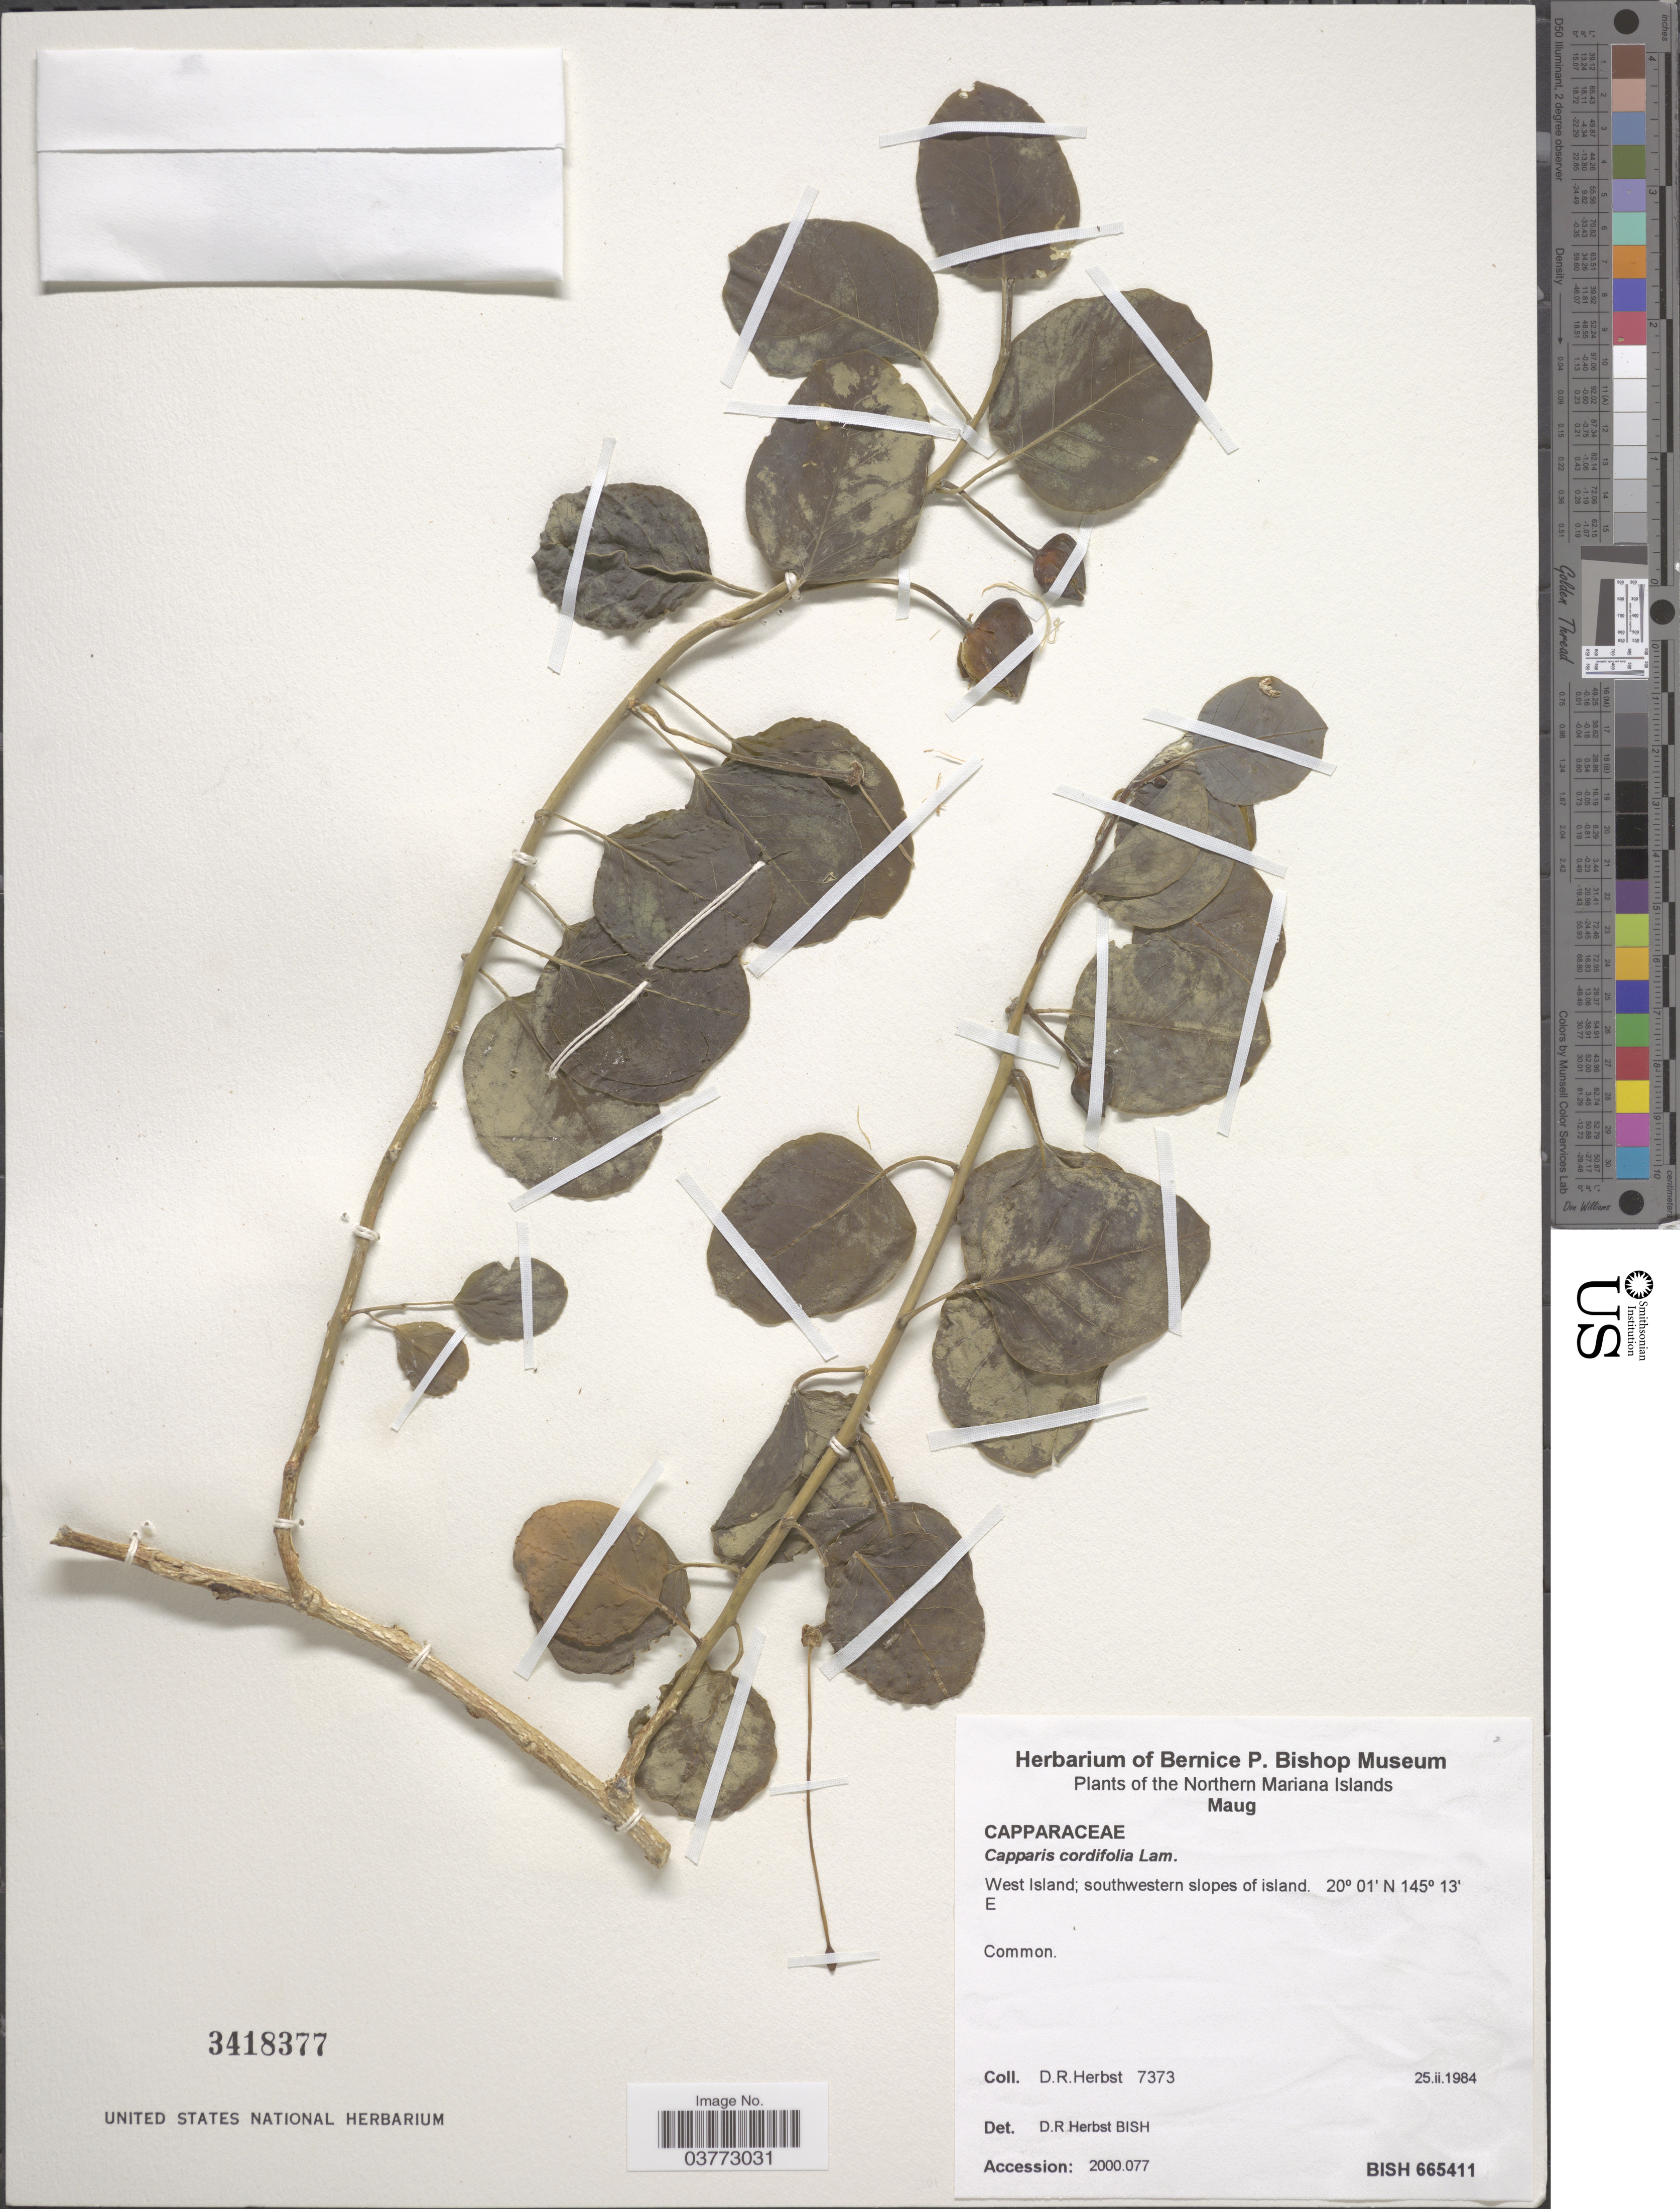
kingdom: Plantae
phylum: Tracheophyta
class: Magnoliopsida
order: Brassicales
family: Capparaceae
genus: Capparis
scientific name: Capparis spinosa subsp. cordifolia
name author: (Lam.) Fici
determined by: Wagner, W. L., (BOT), Smithsonian Institution - National Museum of Natural History (UNITED STATES)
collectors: D. R. Herbst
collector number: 7373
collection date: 1984-02-25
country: Northern Mariana Islands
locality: Maug. West Island; southwestern slopes of island.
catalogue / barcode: US 3418377